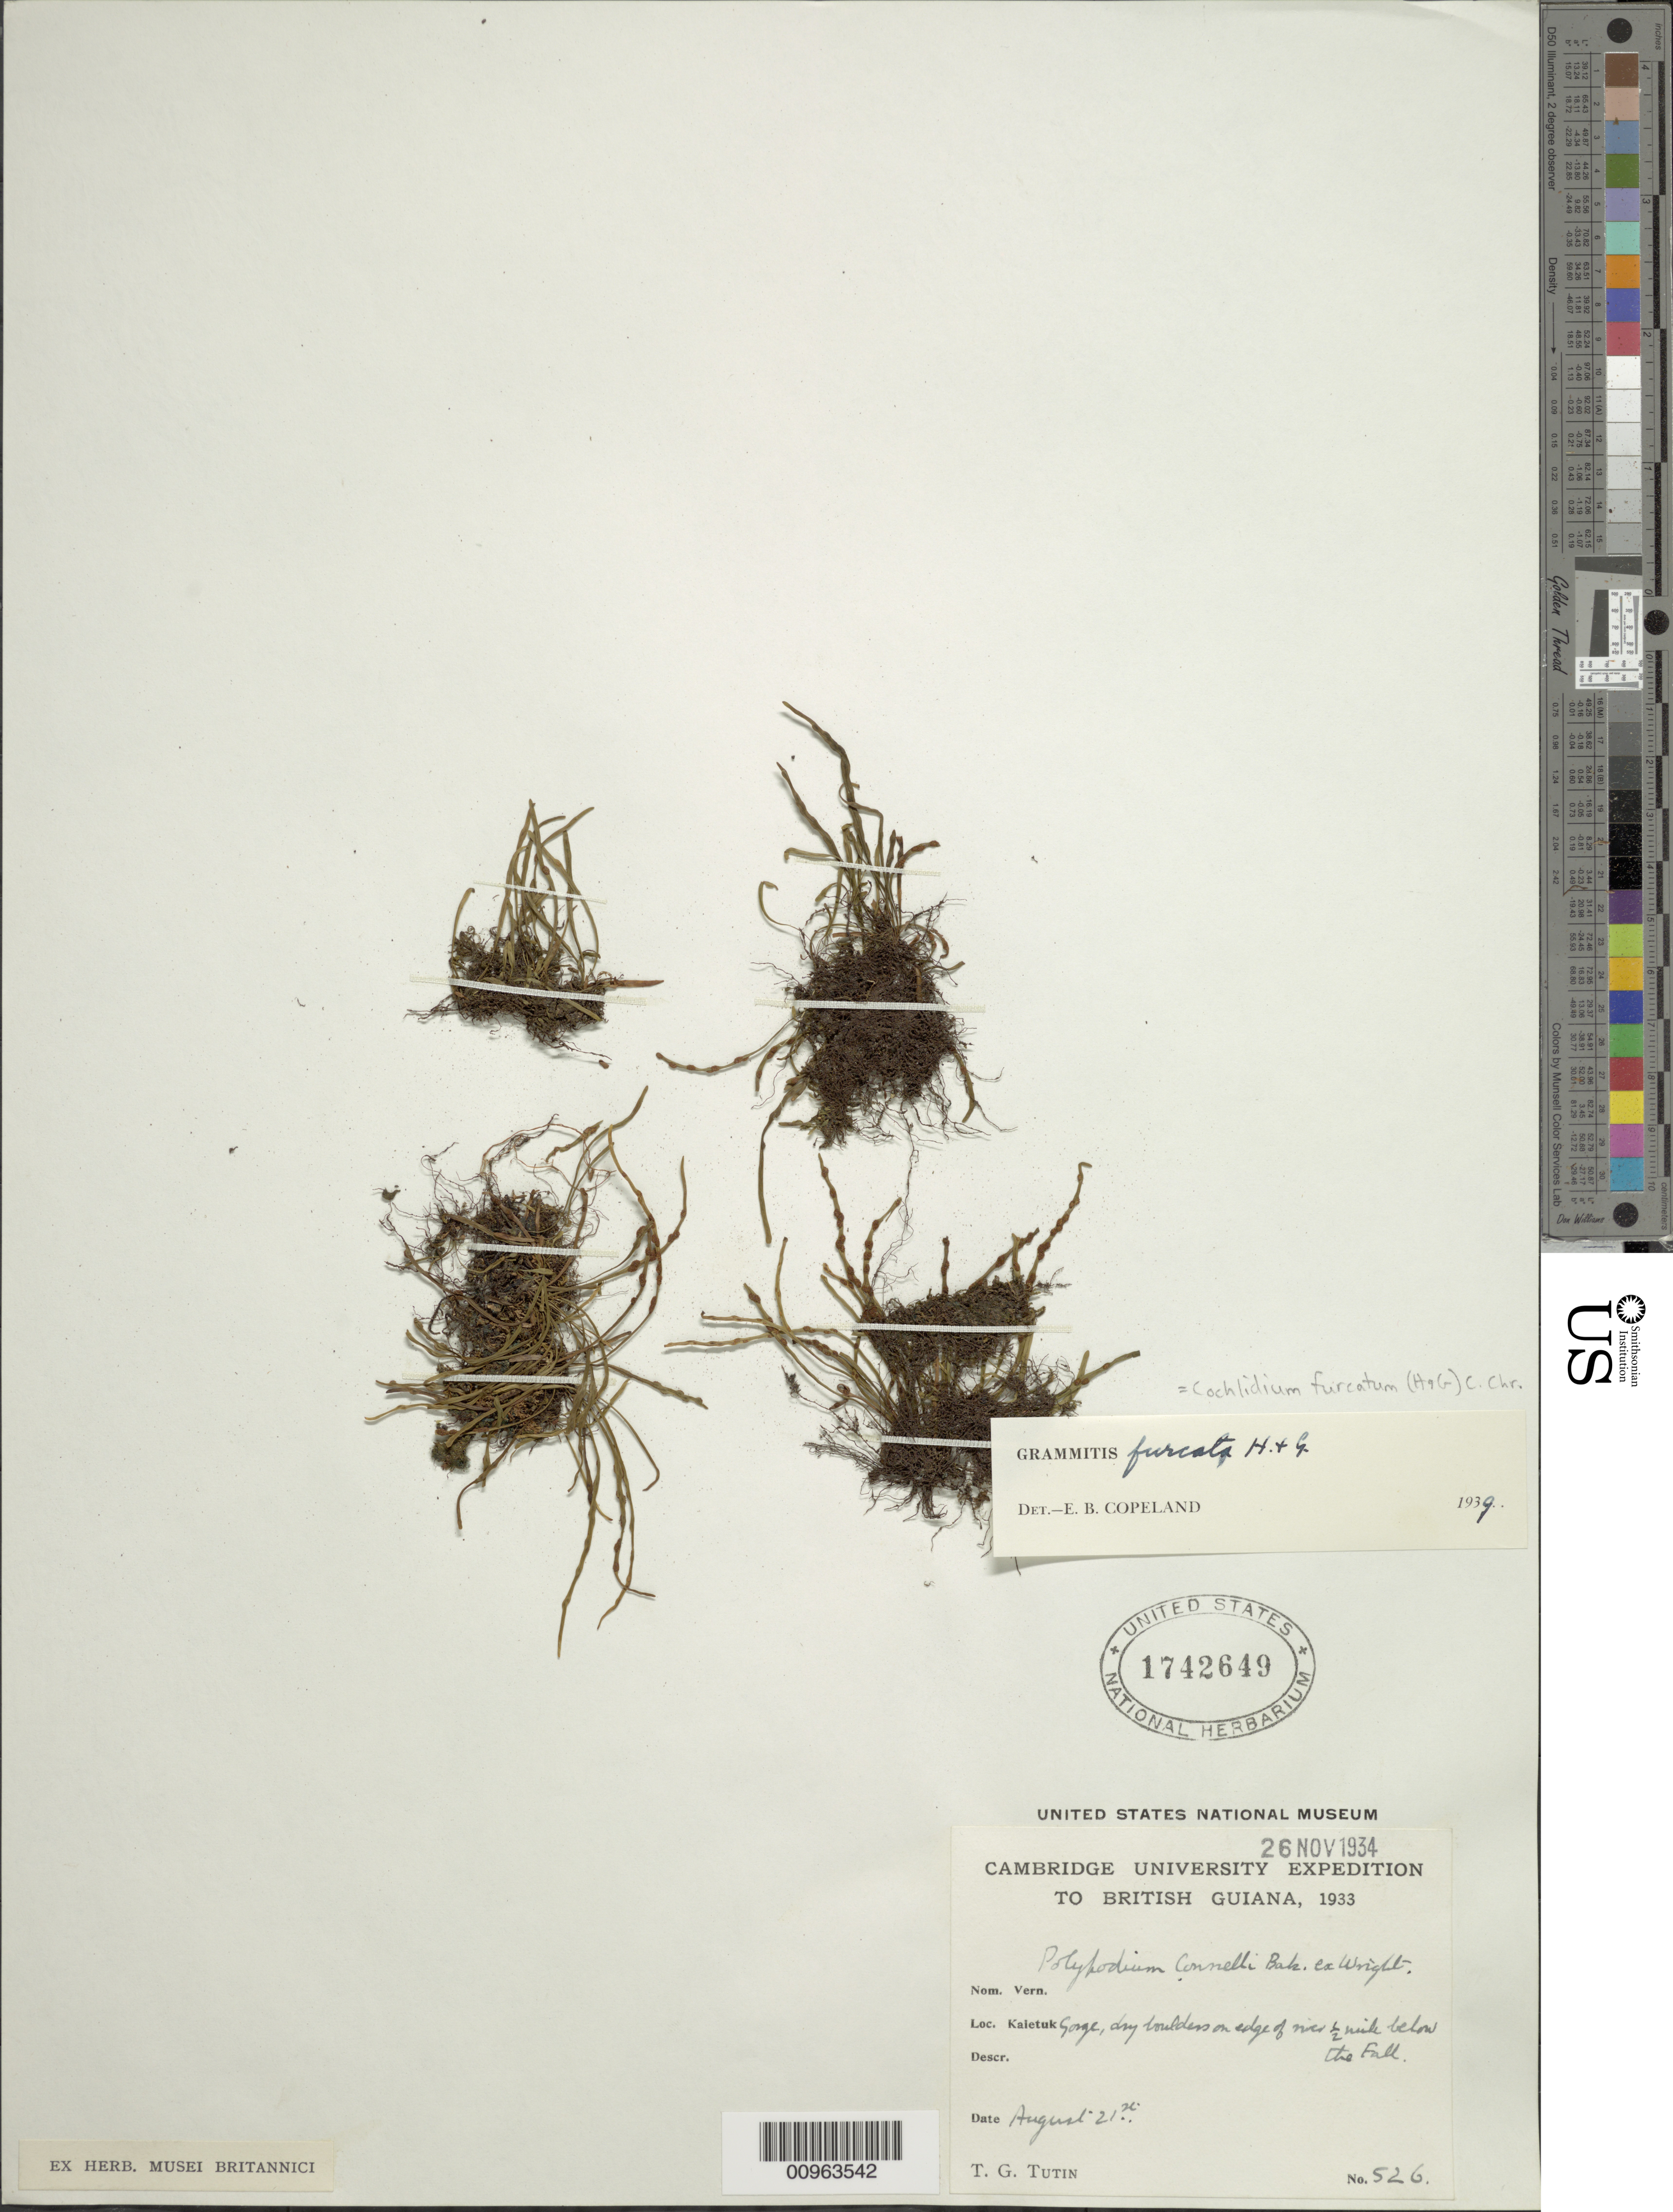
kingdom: Plantae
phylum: Tracheophyta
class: Polypodiopsida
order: Polypodiales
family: Polypodiaceae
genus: Cochlidium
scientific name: Cochlidium furcatum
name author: (Hook. & Grev.) C. Chr.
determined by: Copeland, E. B.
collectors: T. G. Tutin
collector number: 526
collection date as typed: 21-Aug-33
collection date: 1933-08-21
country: Guyana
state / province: Potaro-Siparuni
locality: Kaietuk Gorge, 0.5 mile below the Fall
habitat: Dry boulders on edge of river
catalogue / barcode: US 1742649